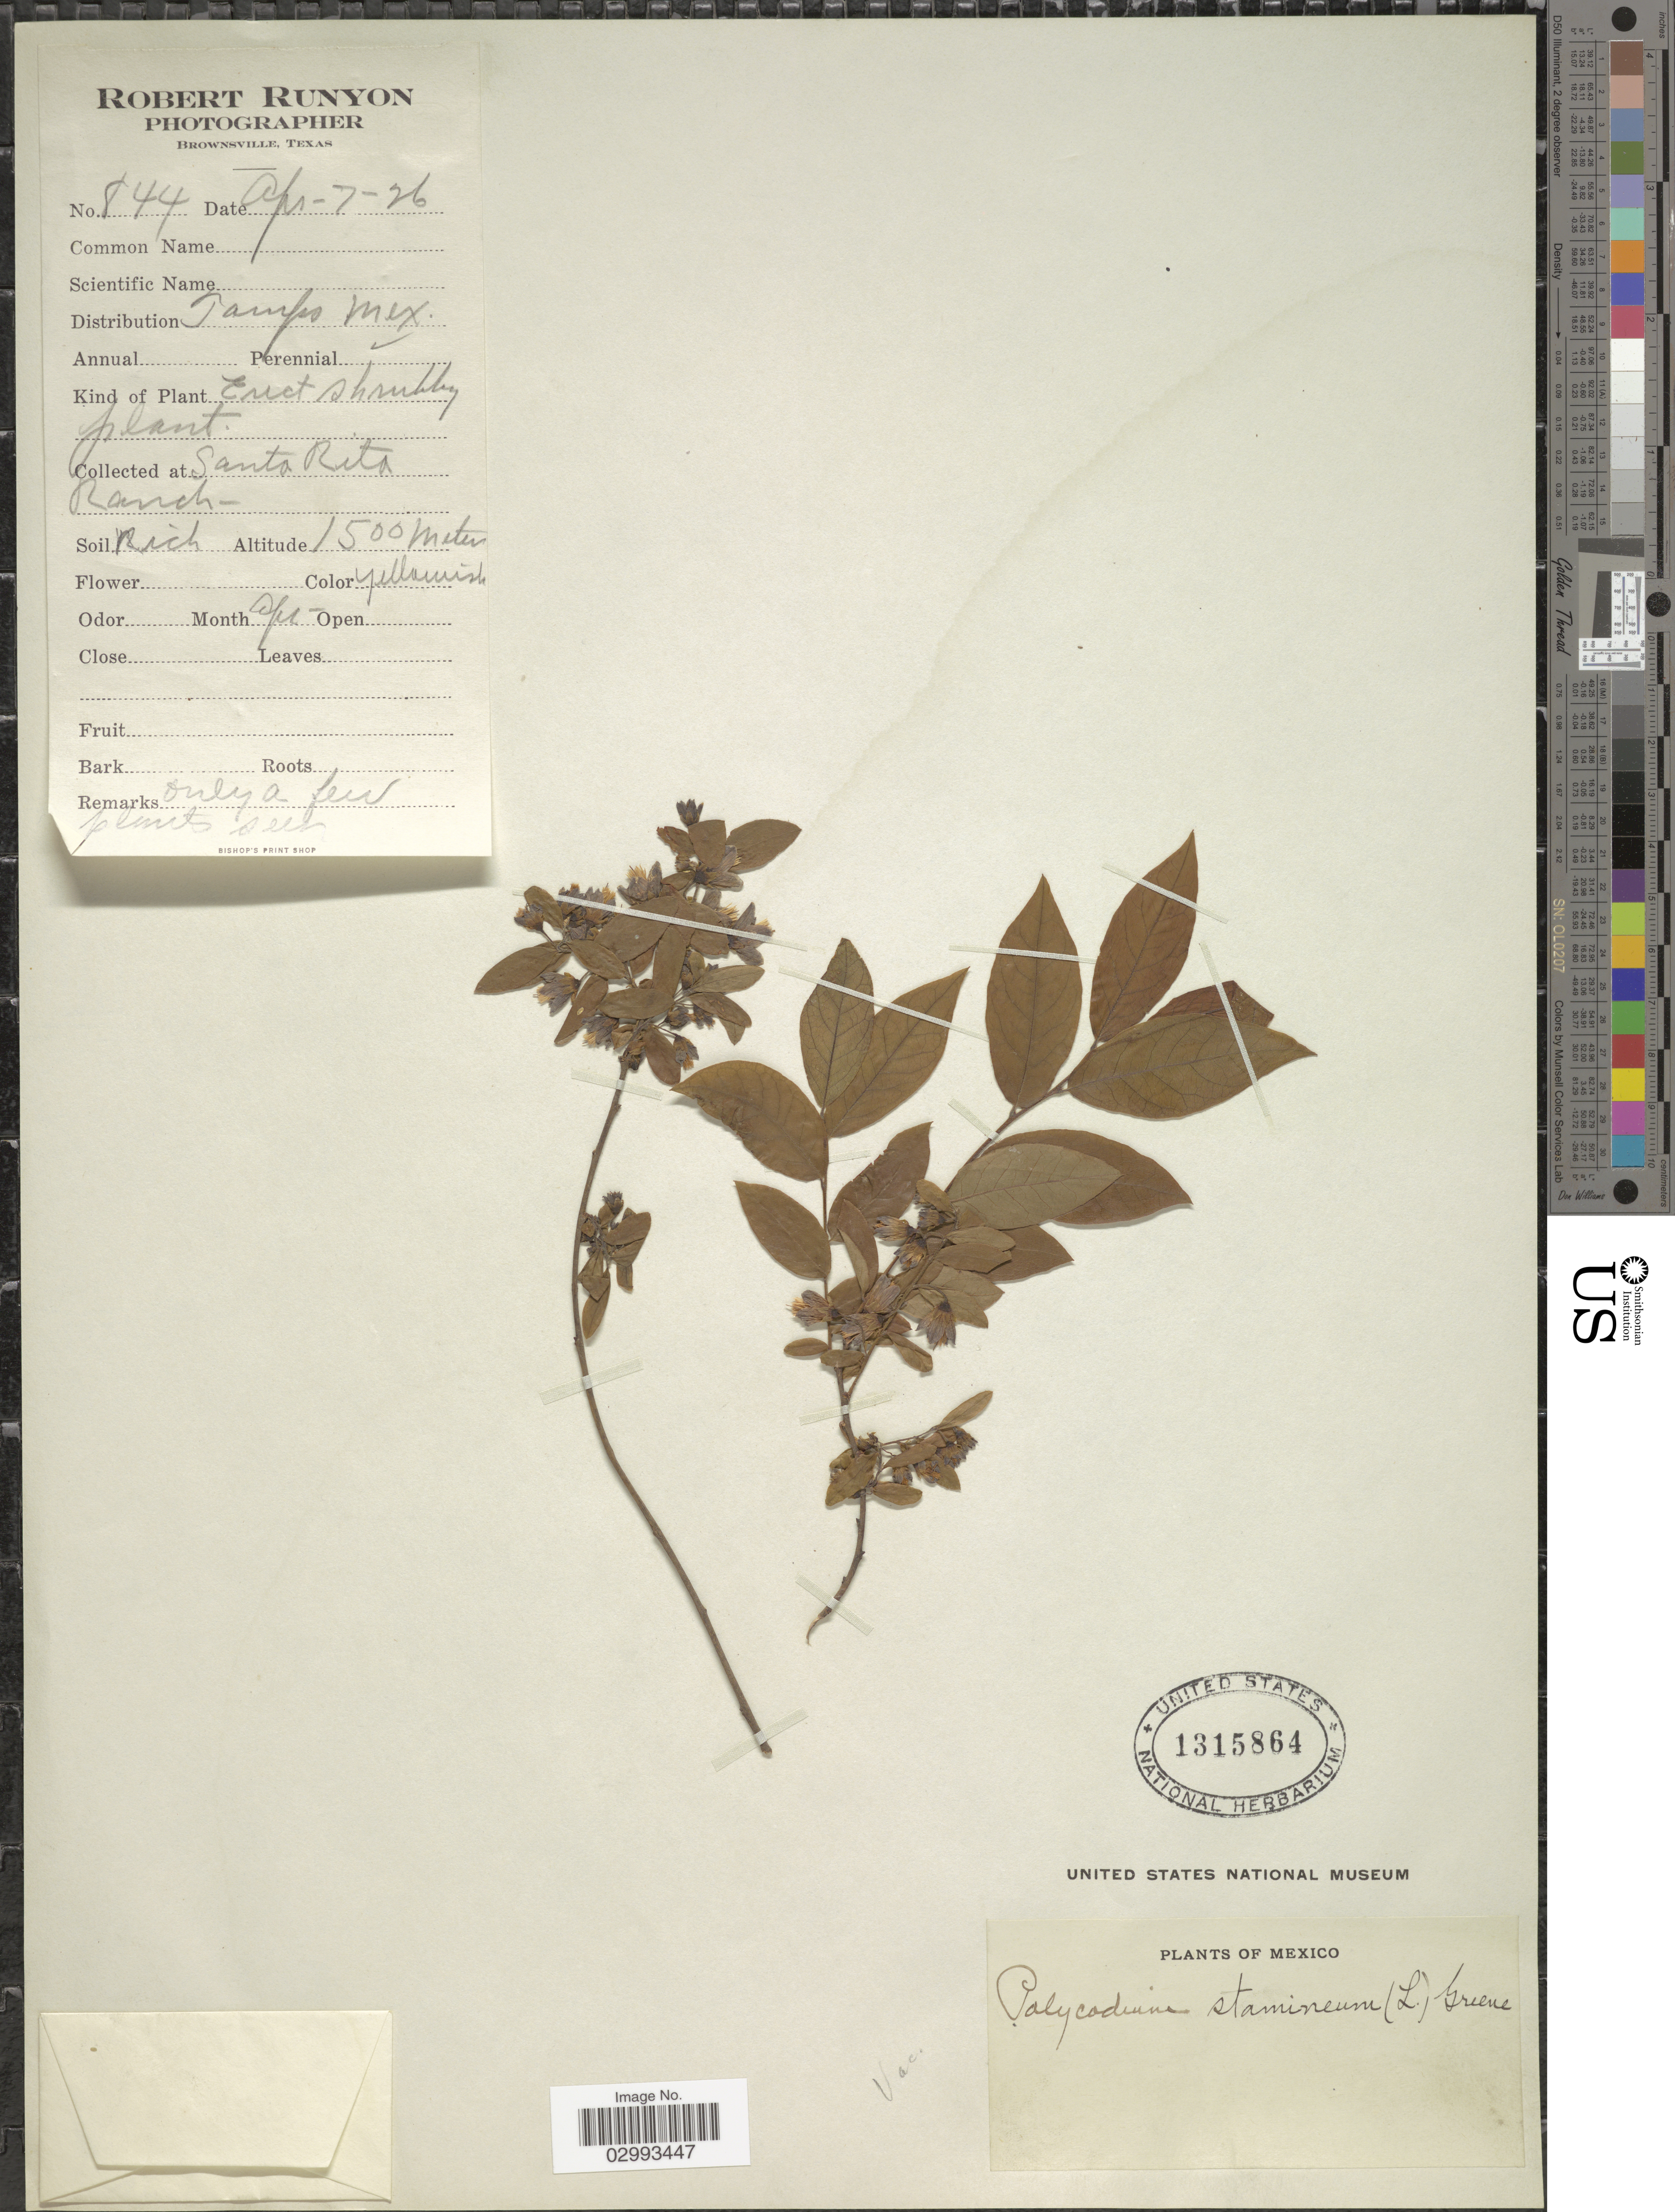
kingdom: Plantae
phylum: Tracheophyta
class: Magnoliopsida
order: Ericales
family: Ericaceae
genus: Polycodium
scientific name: Polycodium stamineum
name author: (L.) Greene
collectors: R. Runyon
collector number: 844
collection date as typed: Transcribed d/m/y: 7/4/26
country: Mexico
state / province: Tamaulipas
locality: Santa Rita Ranch.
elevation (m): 1500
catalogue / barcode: US 1315864